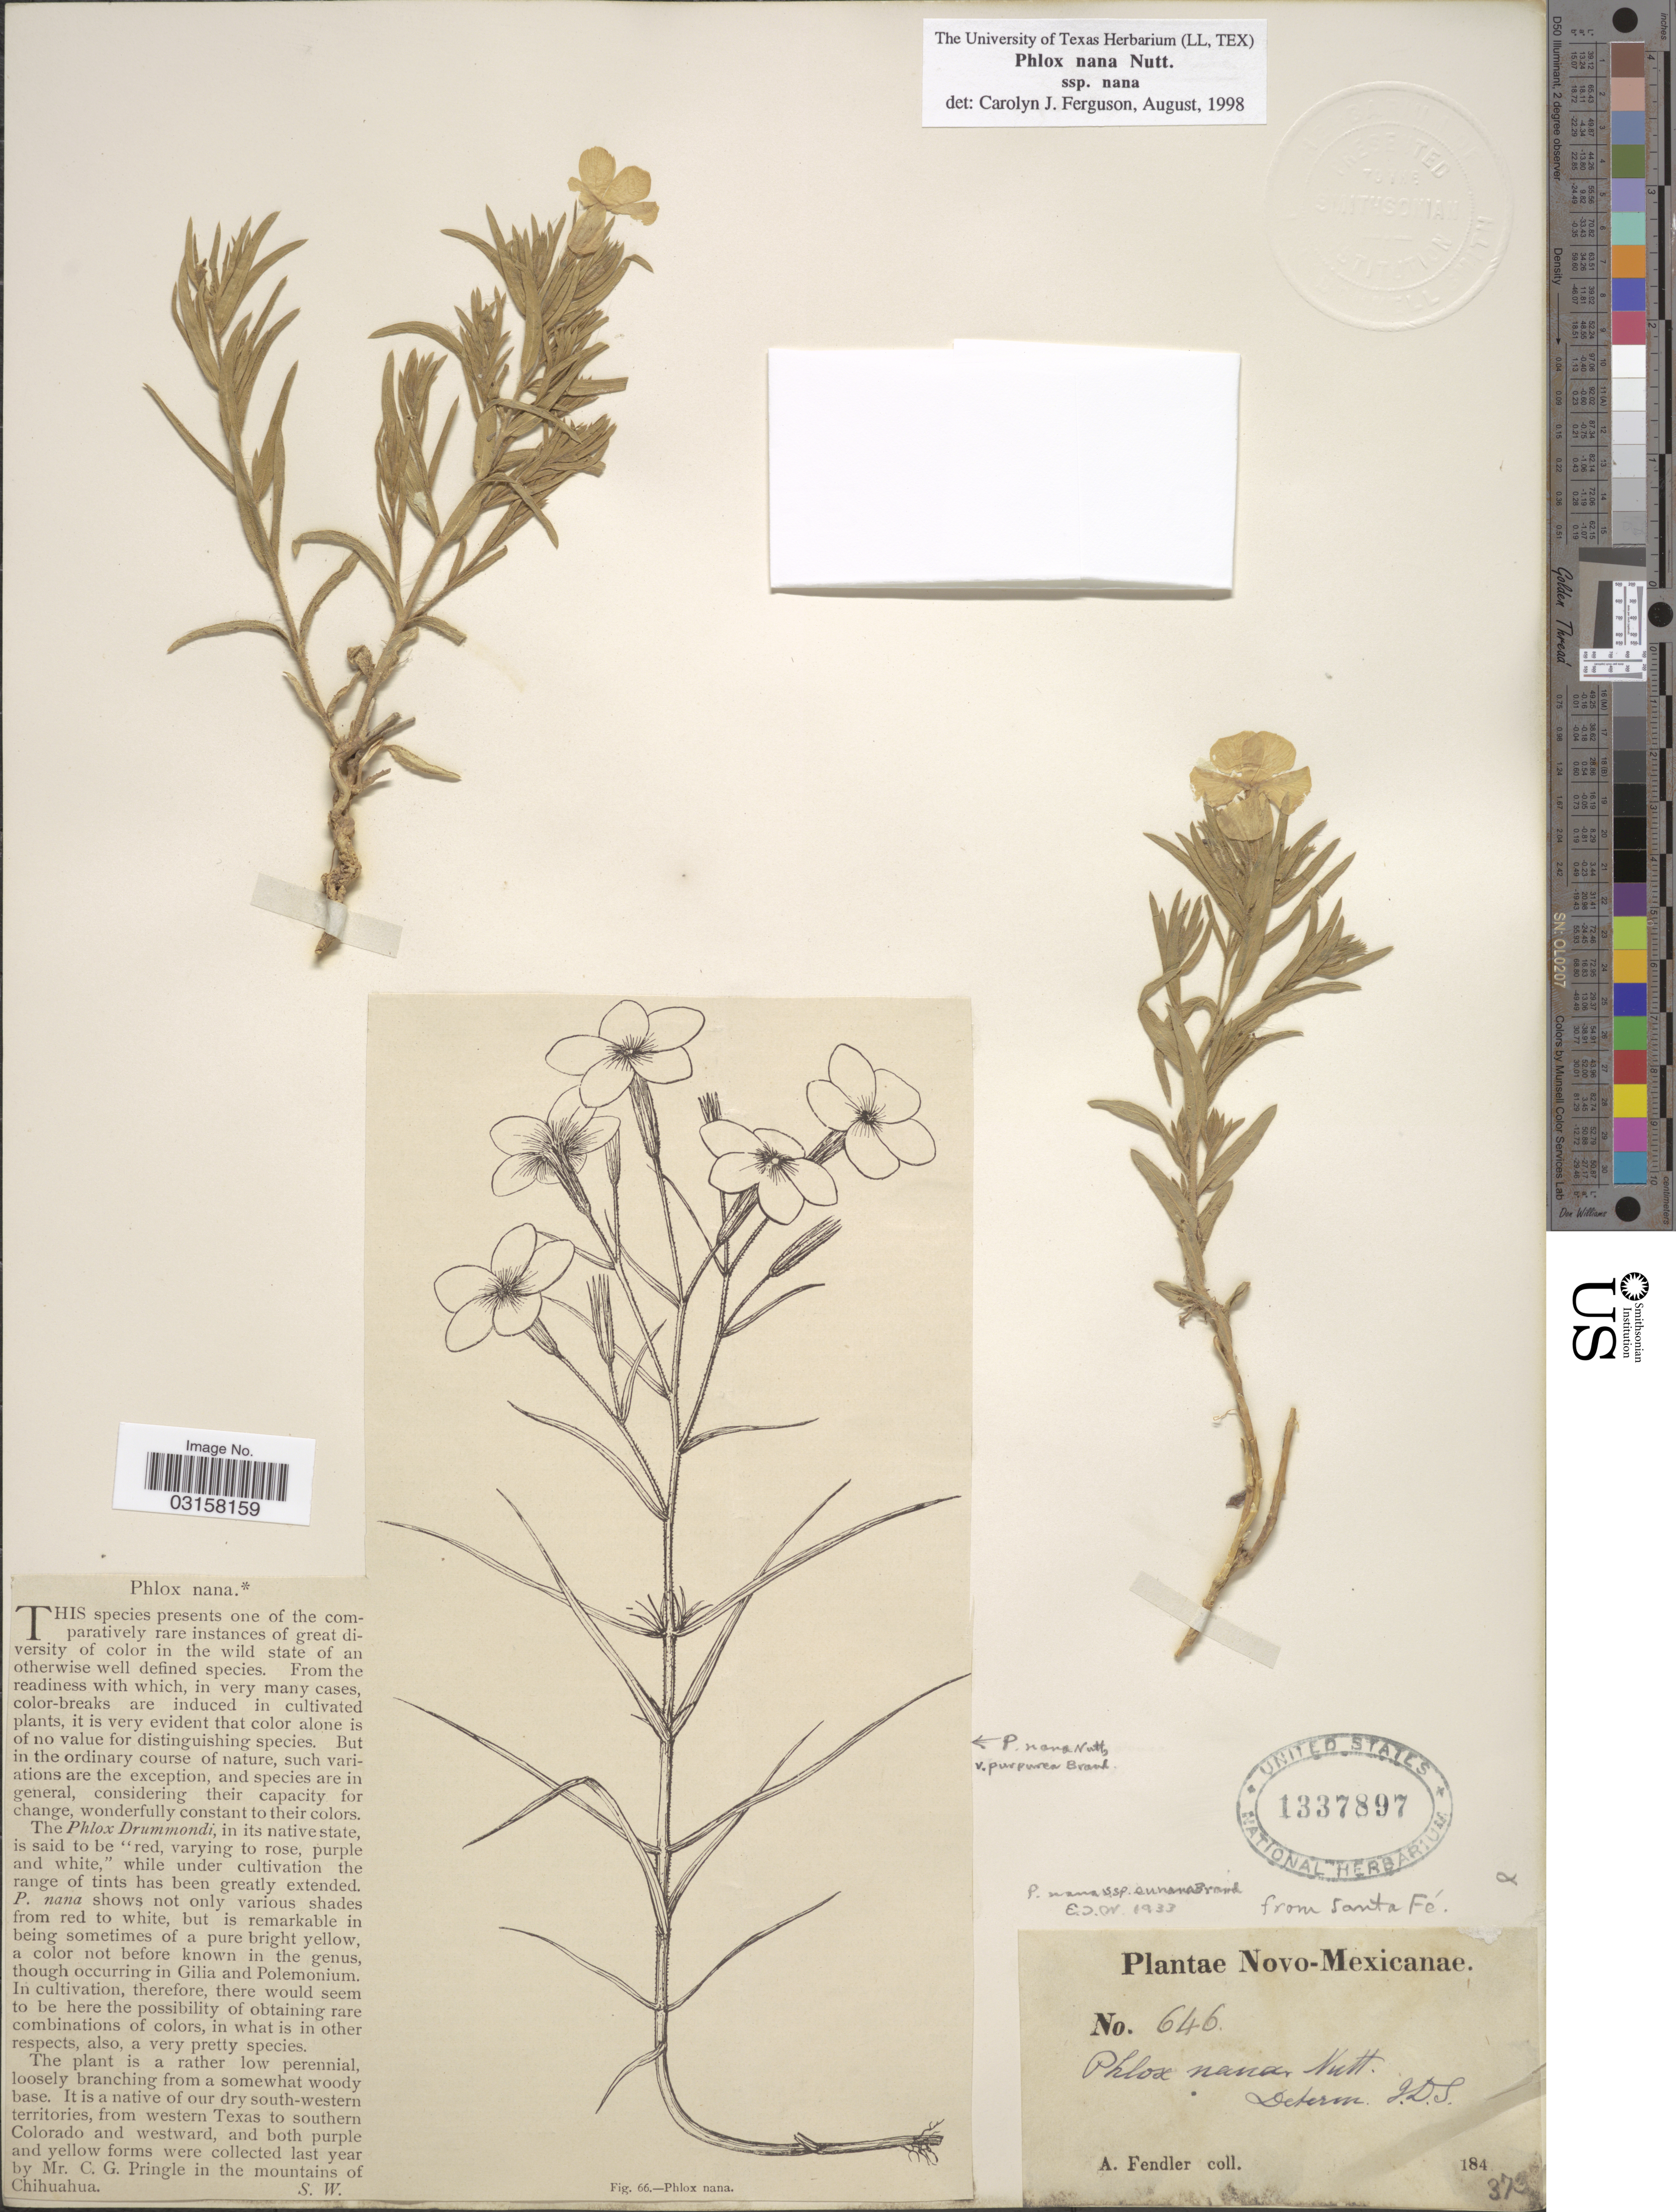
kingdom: Plantae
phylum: Tracheophyta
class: Magnoliopsida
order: Ericales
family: Polemoniaceae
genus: Phlox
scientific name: Phlox nana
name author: Nutt.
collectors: A. Fendler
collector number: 646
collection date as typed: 184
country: United States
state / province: New Mexico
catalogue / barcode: US 1337897